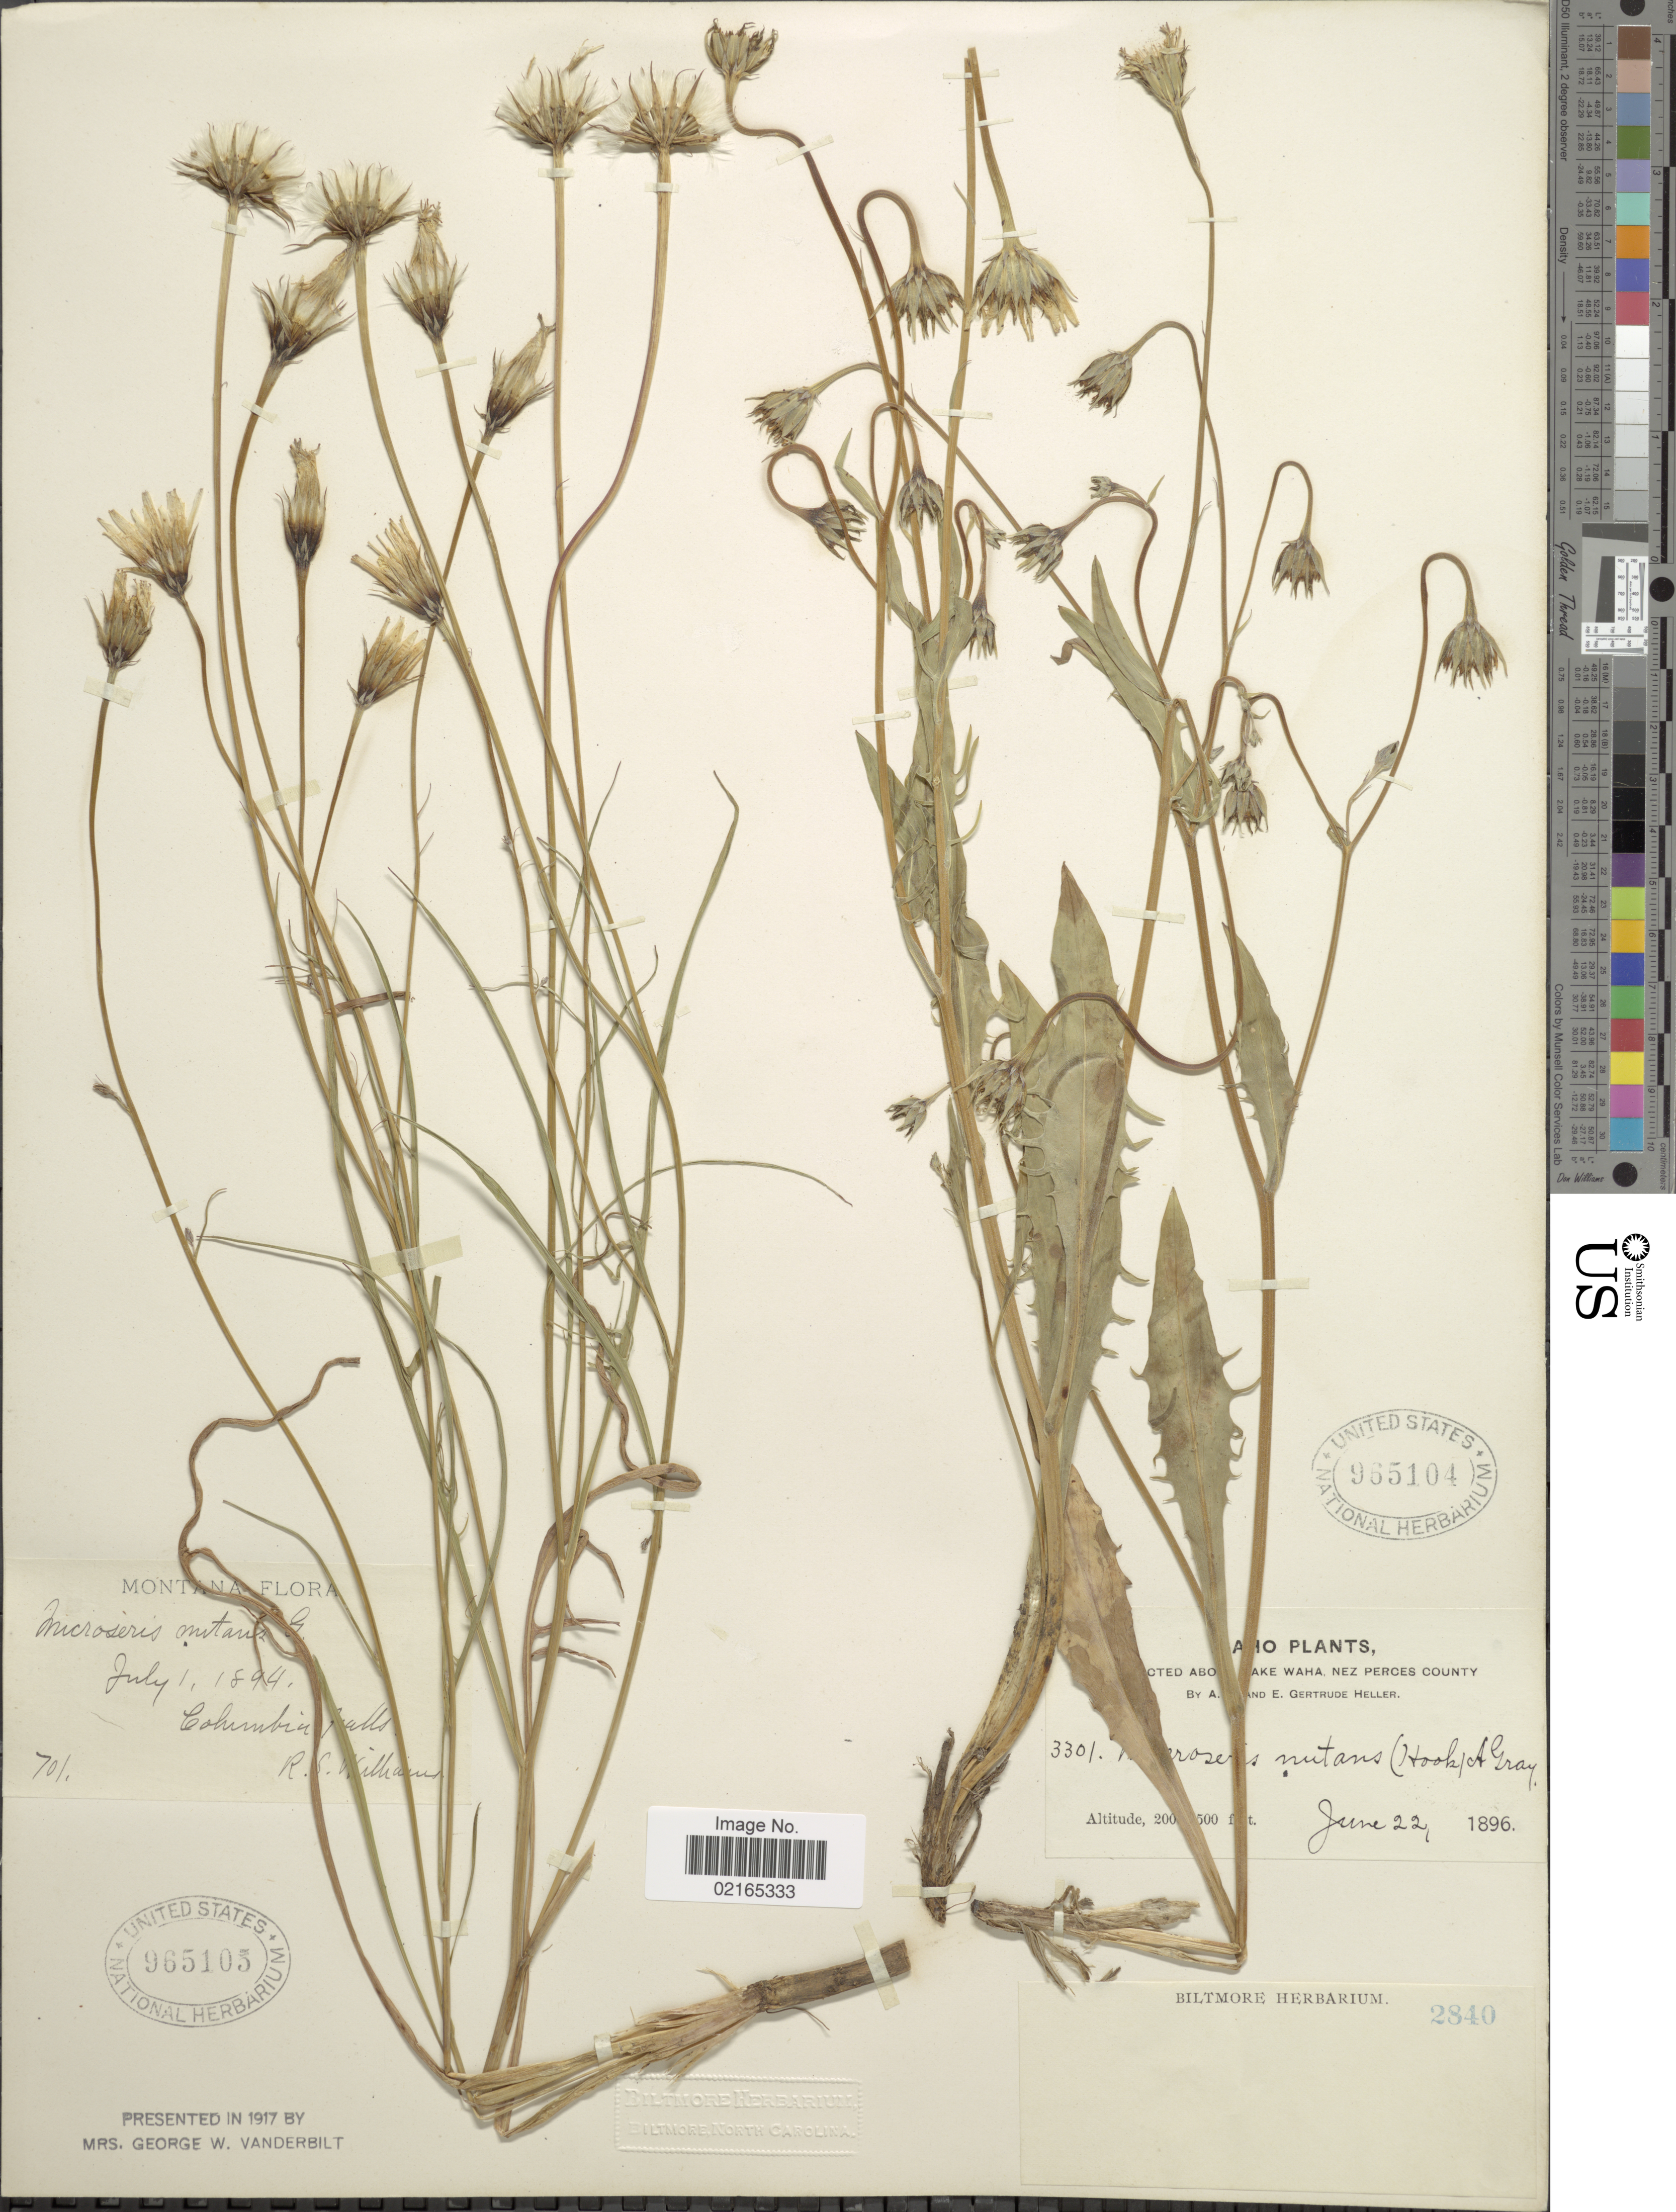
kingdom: Plantae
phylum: Tracheophyta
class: Magnoliopsida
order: Asterales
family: Asteraceae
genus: Microseris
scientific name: Microseris nutans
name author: (Hook.) Sch. Bip.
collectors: R. S. Williams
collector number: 701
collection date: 1894-07-01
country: United States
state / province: Montana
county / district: Flathead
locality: Columbia Falls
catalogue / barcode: US 965105-3